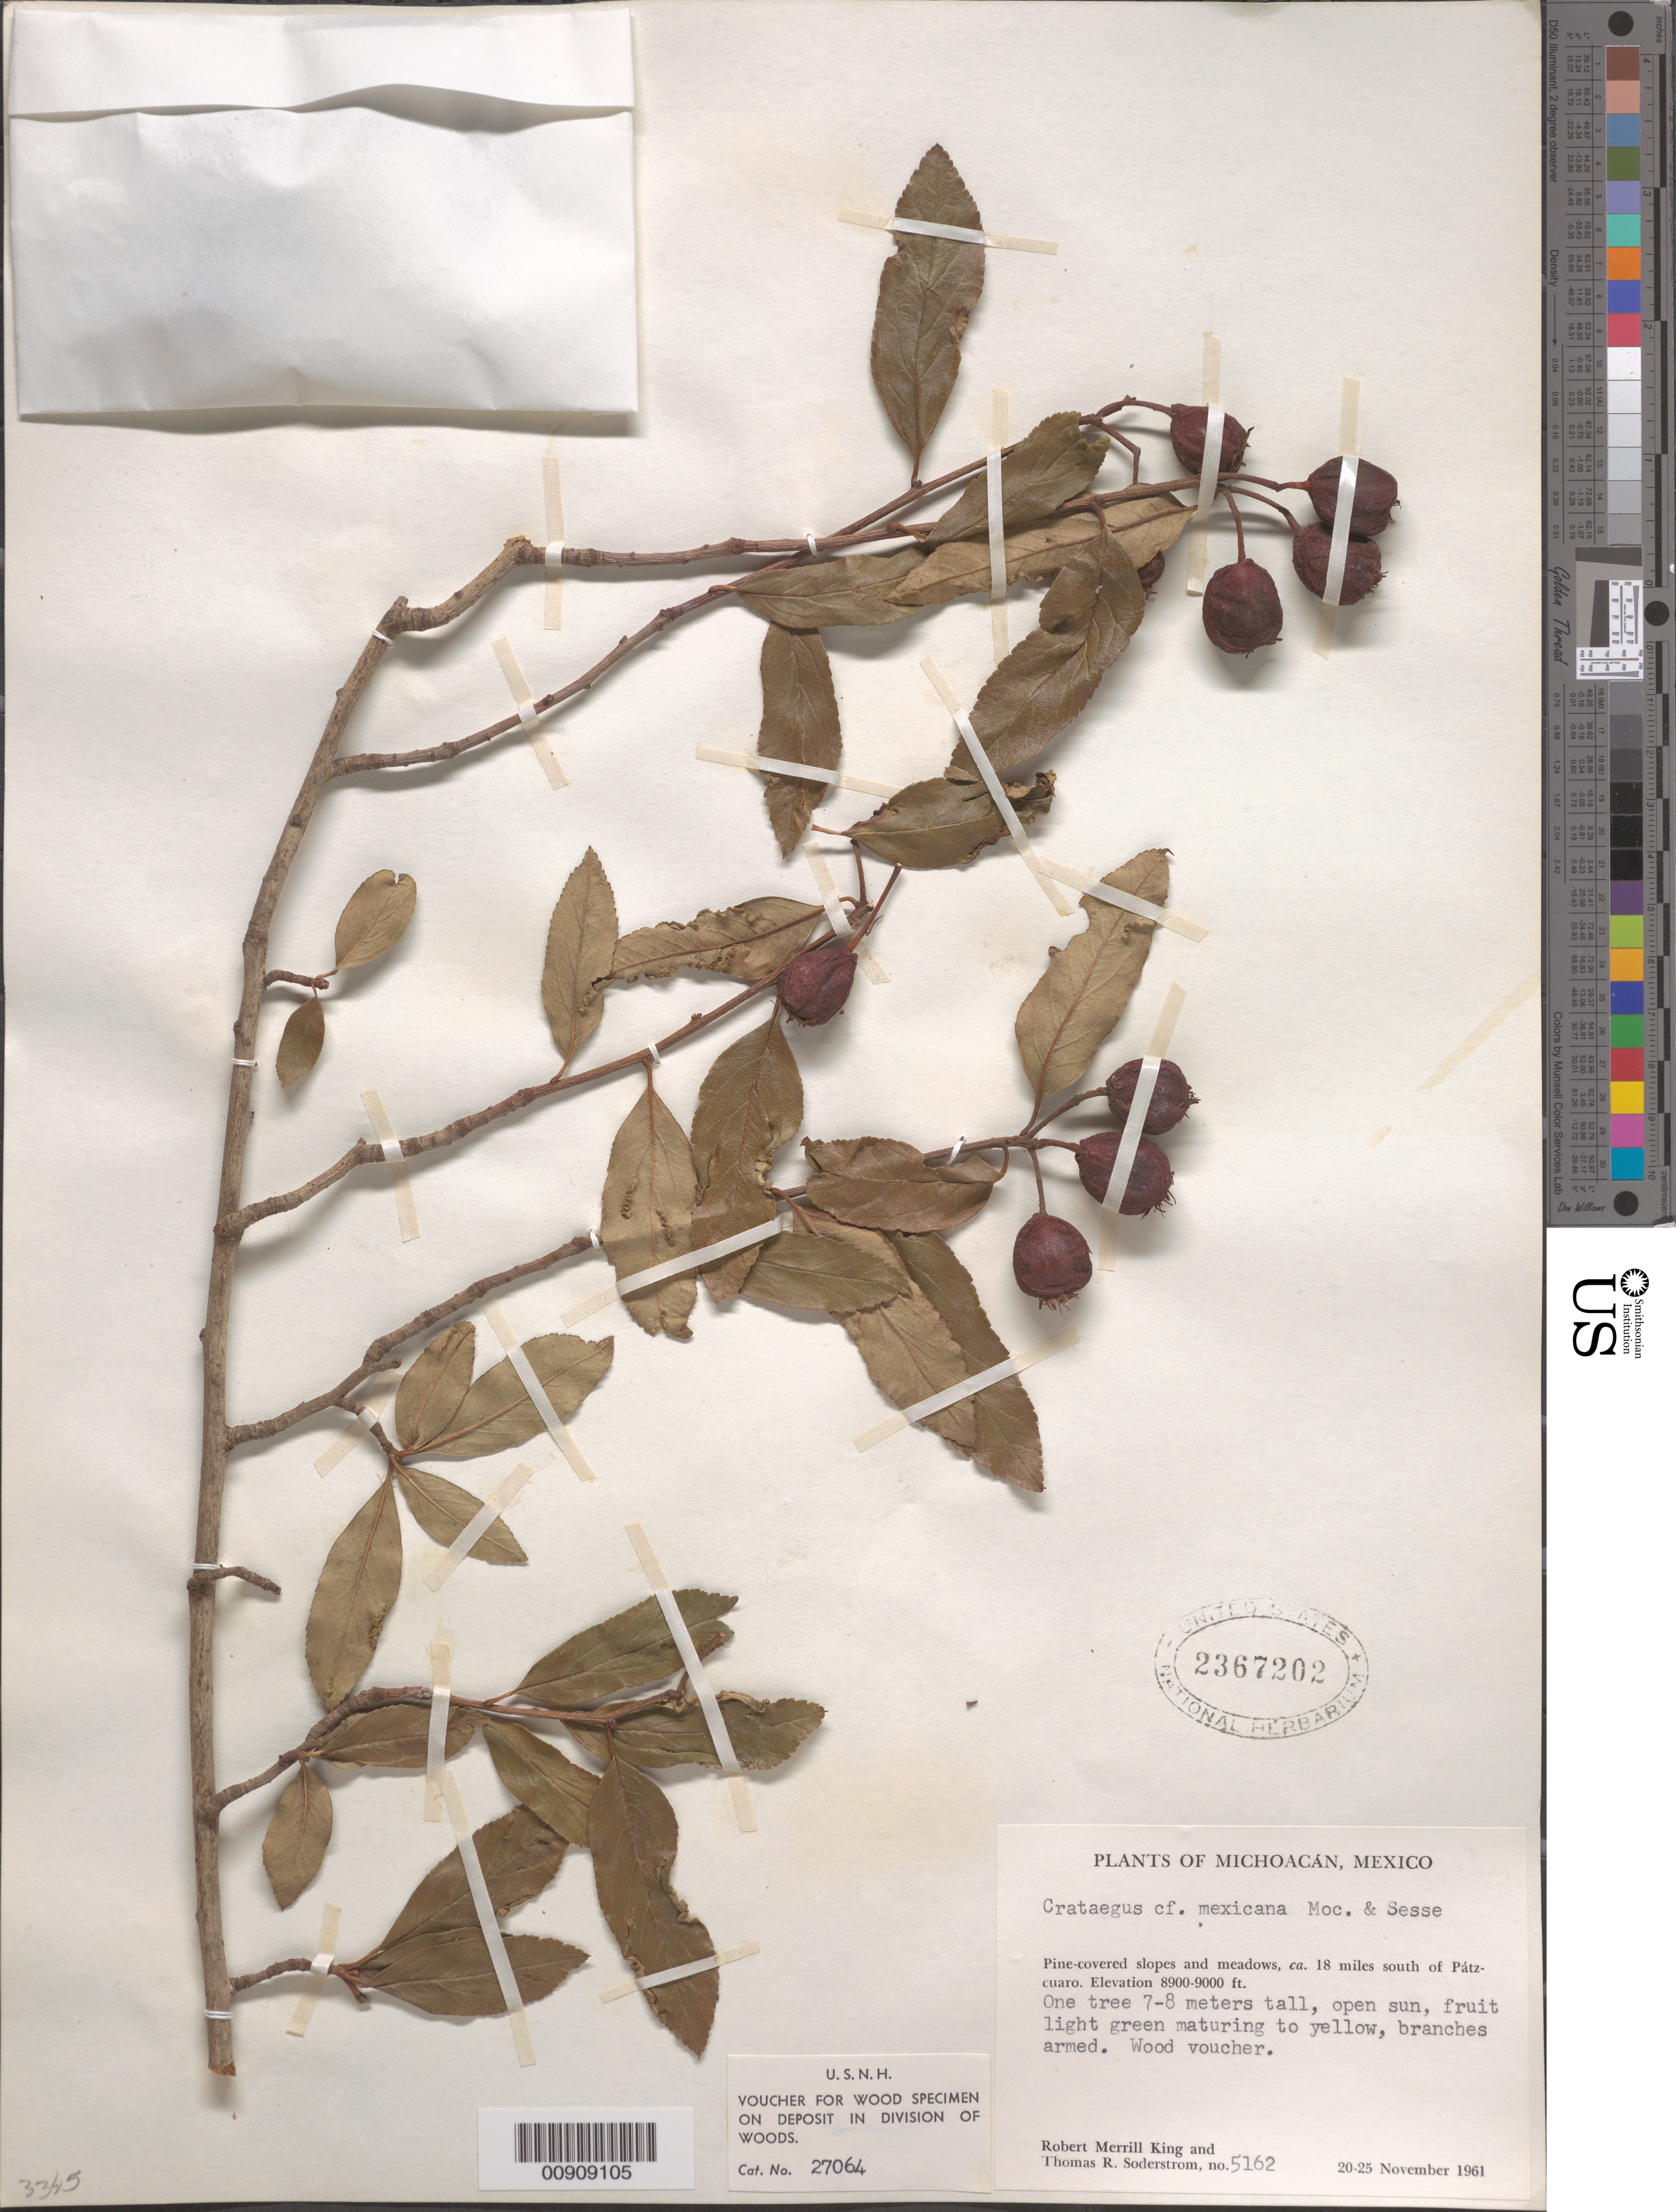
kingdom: Plantae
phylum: Tracheophyta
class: Magnoliopsida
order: Rosales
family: Rosaceae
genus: Crataegus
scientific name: Crataegus mexicana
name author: Moc. & Sessé ex DC.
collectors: R. M. King & T. R. Soderstrom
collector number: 5162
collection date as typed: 20 Nov 1961 to 25 Nov 1961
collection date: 1961-11-20/1961-11-25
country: Mexico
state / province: Michoacán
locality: Ca. 18 miles south of Pátzcuaro.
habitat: Open sun. Pine covered slopes and meadows.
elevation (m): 2713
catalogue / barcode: US 2367202